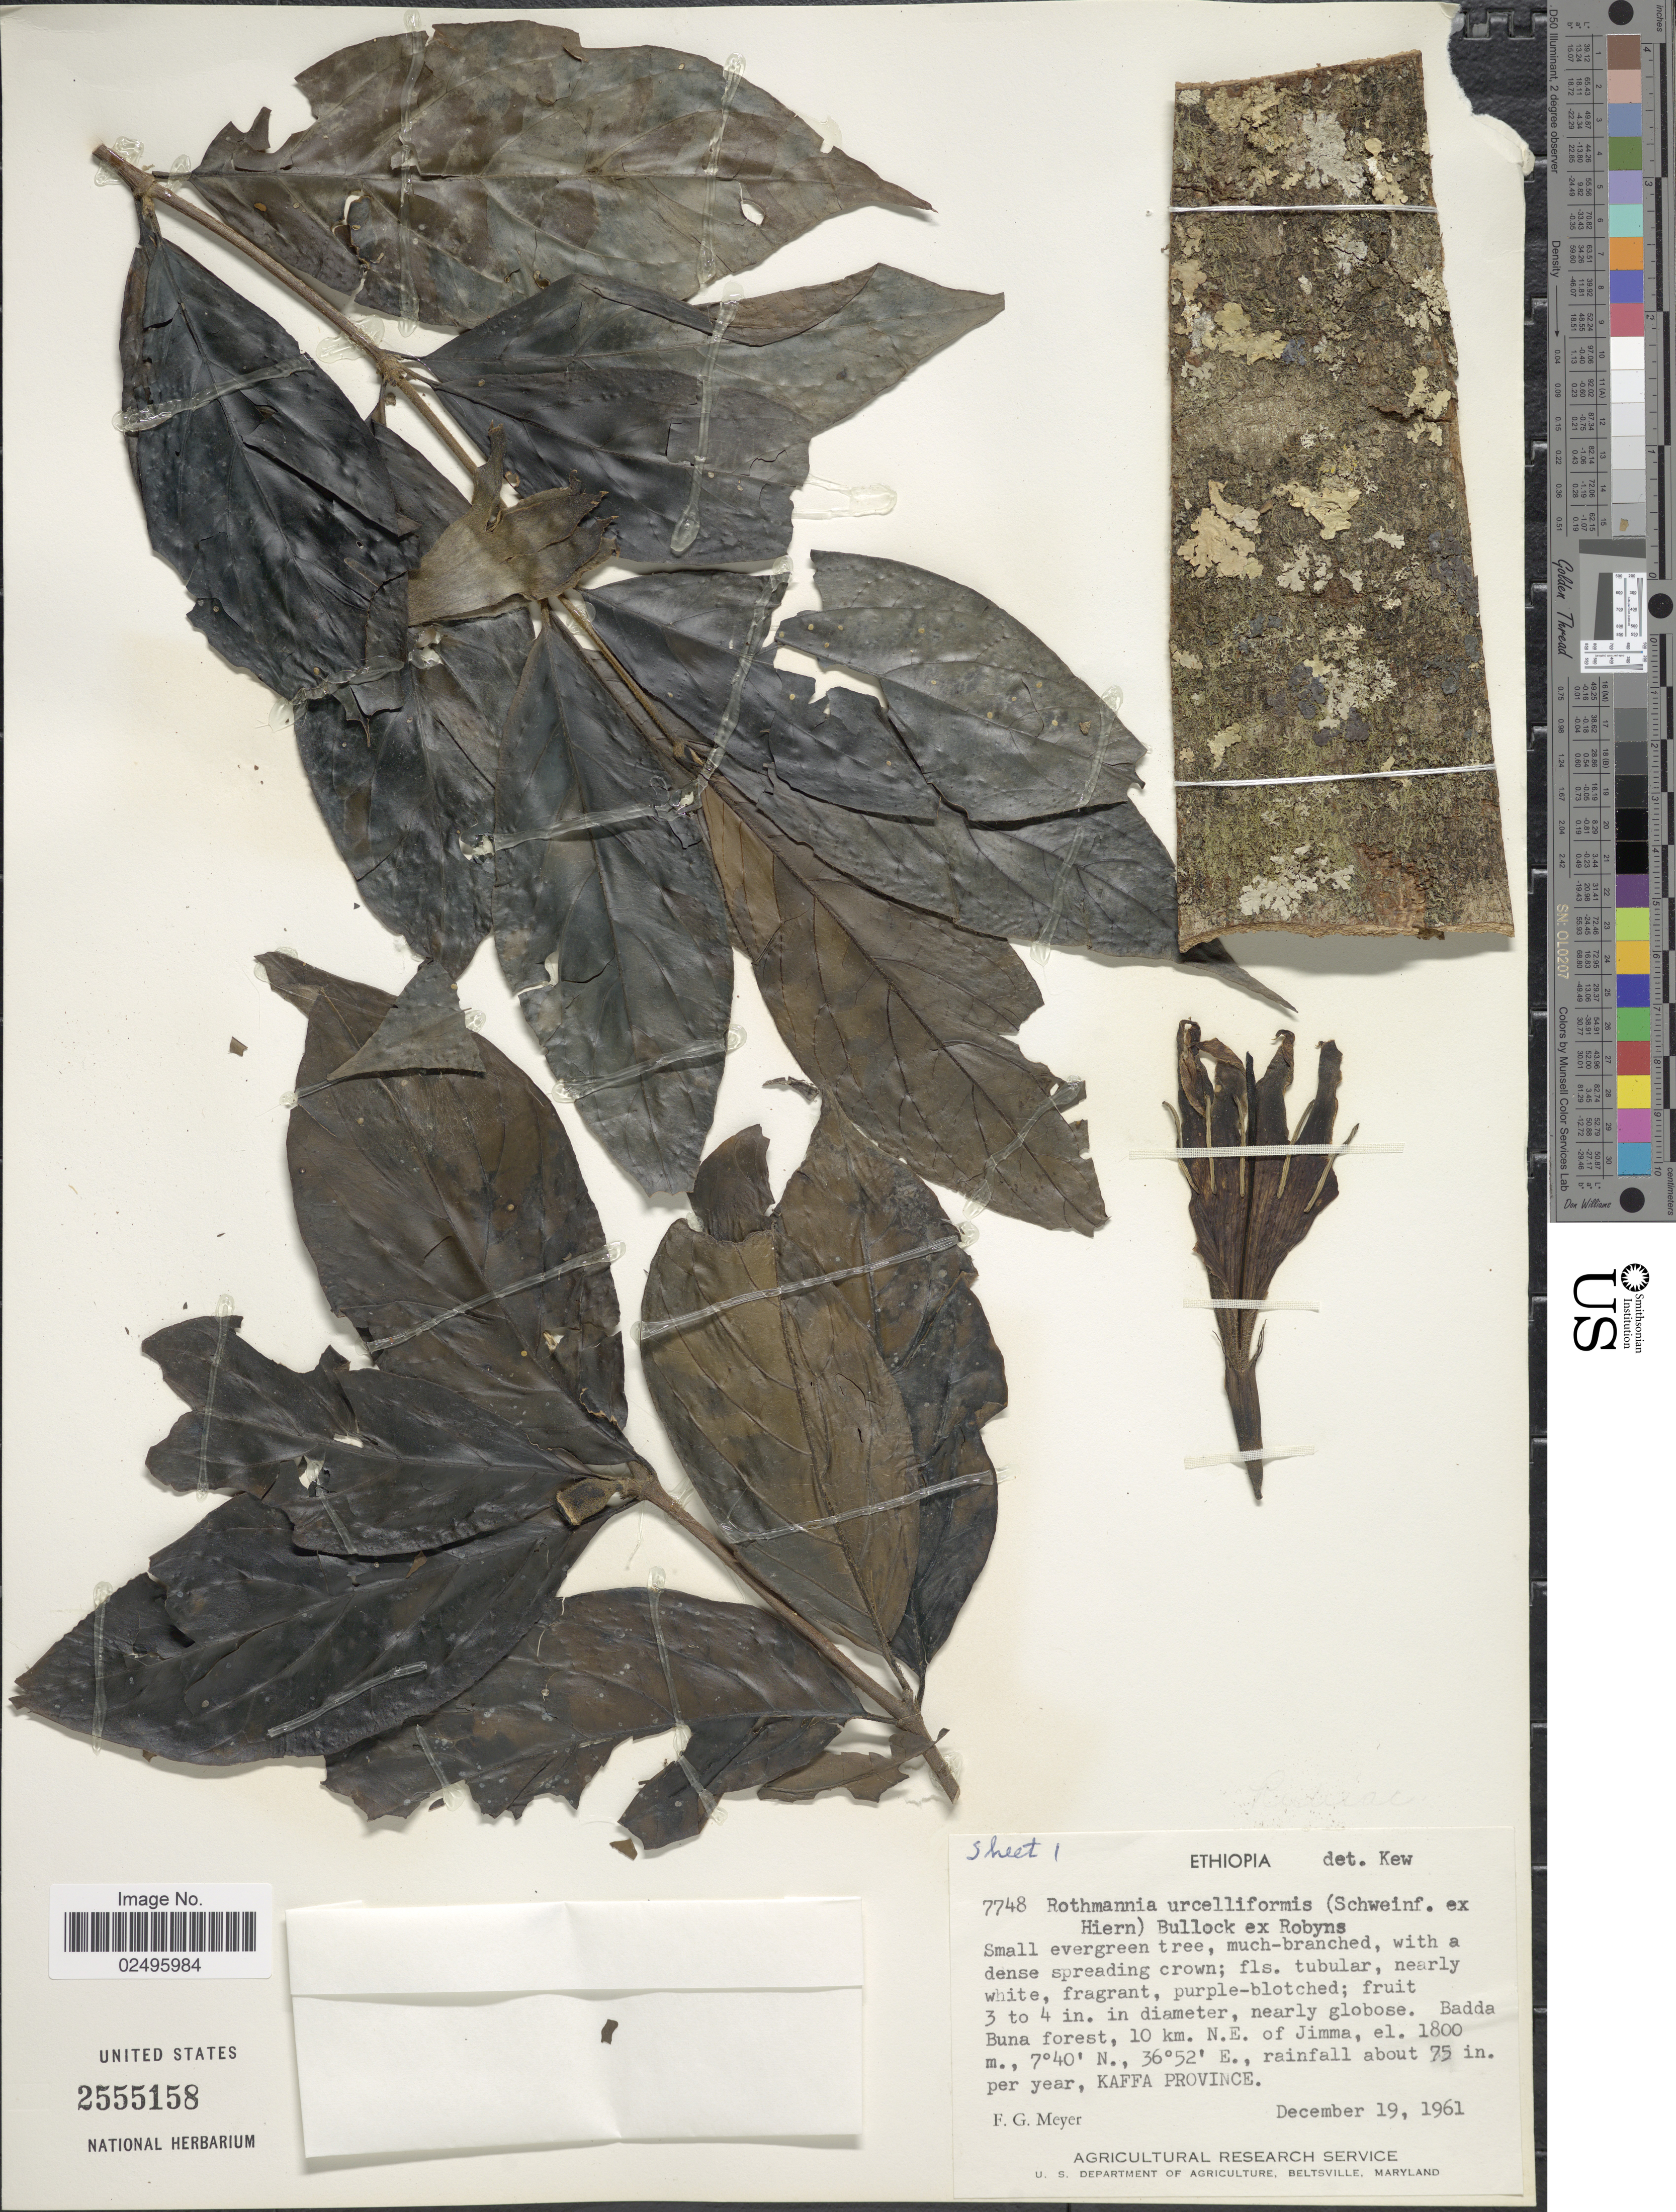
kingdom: Plantae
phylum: Tracheophyta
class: Magnoliopsida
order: Gentianales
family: Rubiaceae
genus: Rothmannia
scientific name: Rothmannia urcelliformis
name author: (Hiern) Bullock ex Robyns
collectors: F. G. Meyer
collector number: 7748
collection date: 1961-12-19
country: Ethiopia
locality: Badda Buna forest, 10 km N.E. of Jimma, rainfall about 75 in per year, Kaffa Province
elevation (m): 1800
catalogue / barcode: US 2555158